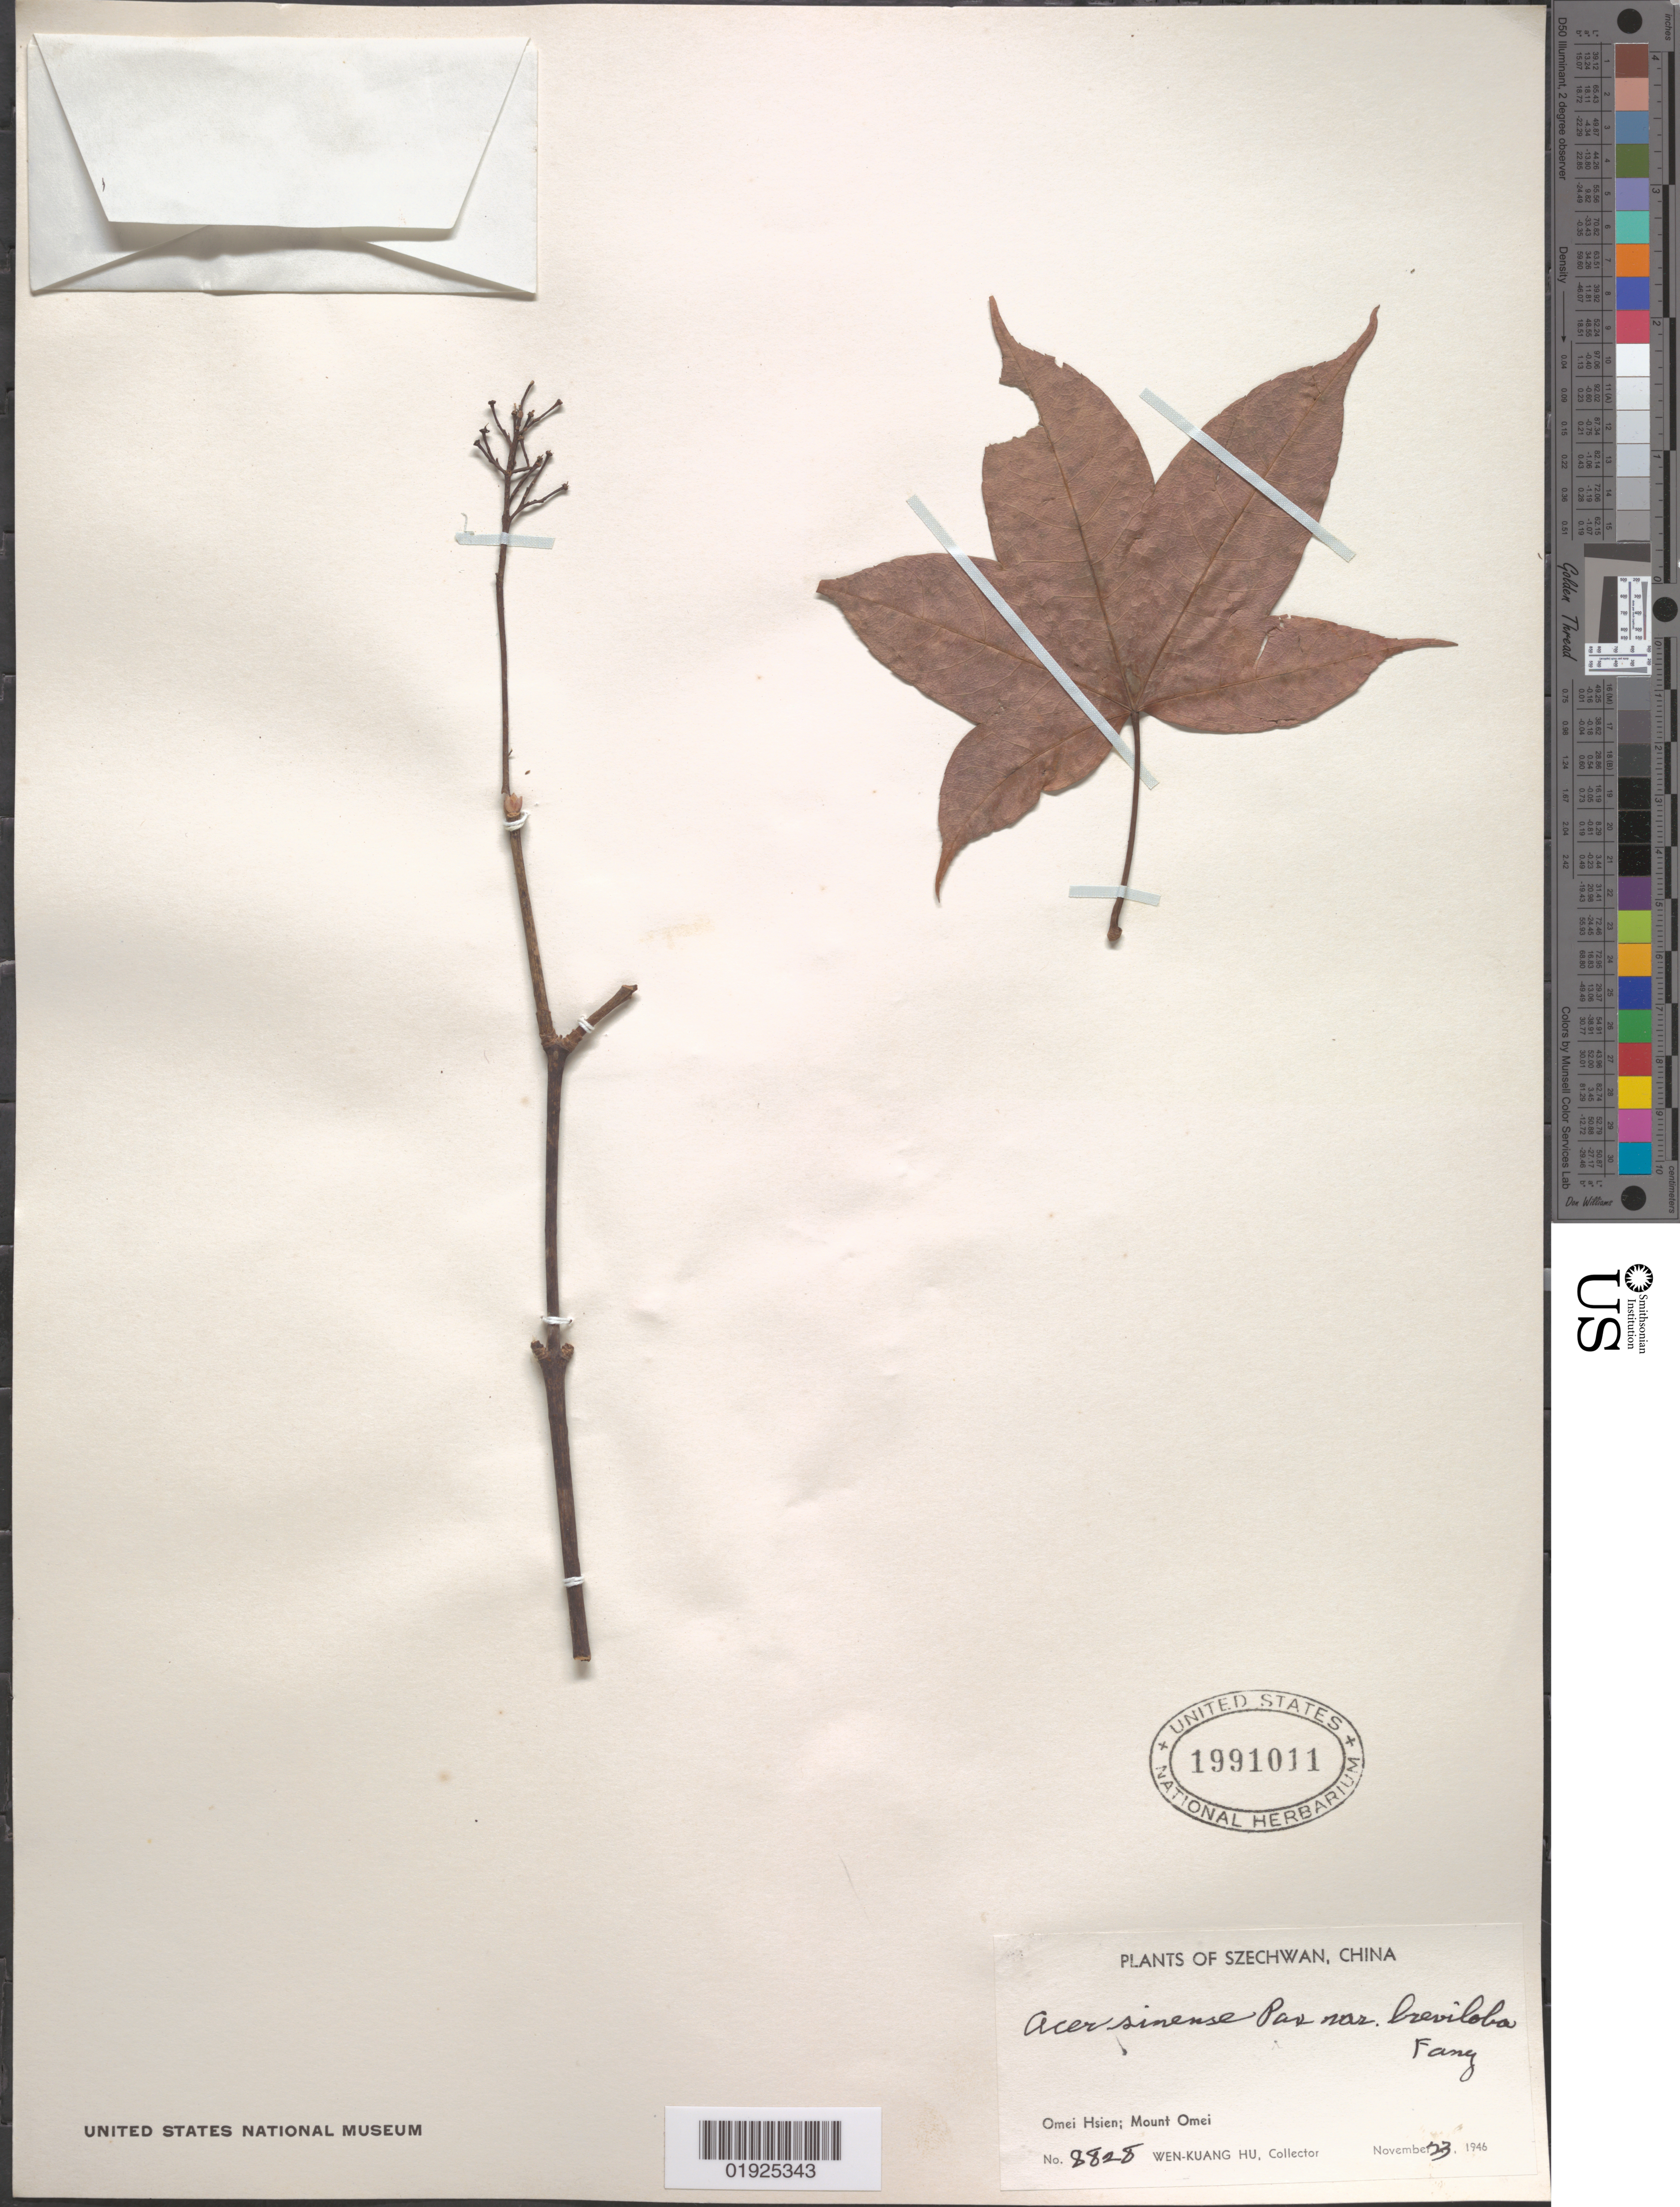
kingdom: Plantae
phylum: Tracheophyta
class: Magnoliopsida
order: Sapindales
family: Sapindaceae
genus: Acer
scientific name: Acer sinense var. brevilobum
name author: W.P. Fang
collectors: W. K. Hu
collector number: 8828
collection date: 1946-11-23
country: China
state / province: Sichuan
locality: Szechwan [Sichuan]. Omei Hsien; Mount Omei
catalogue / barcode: US 1991011